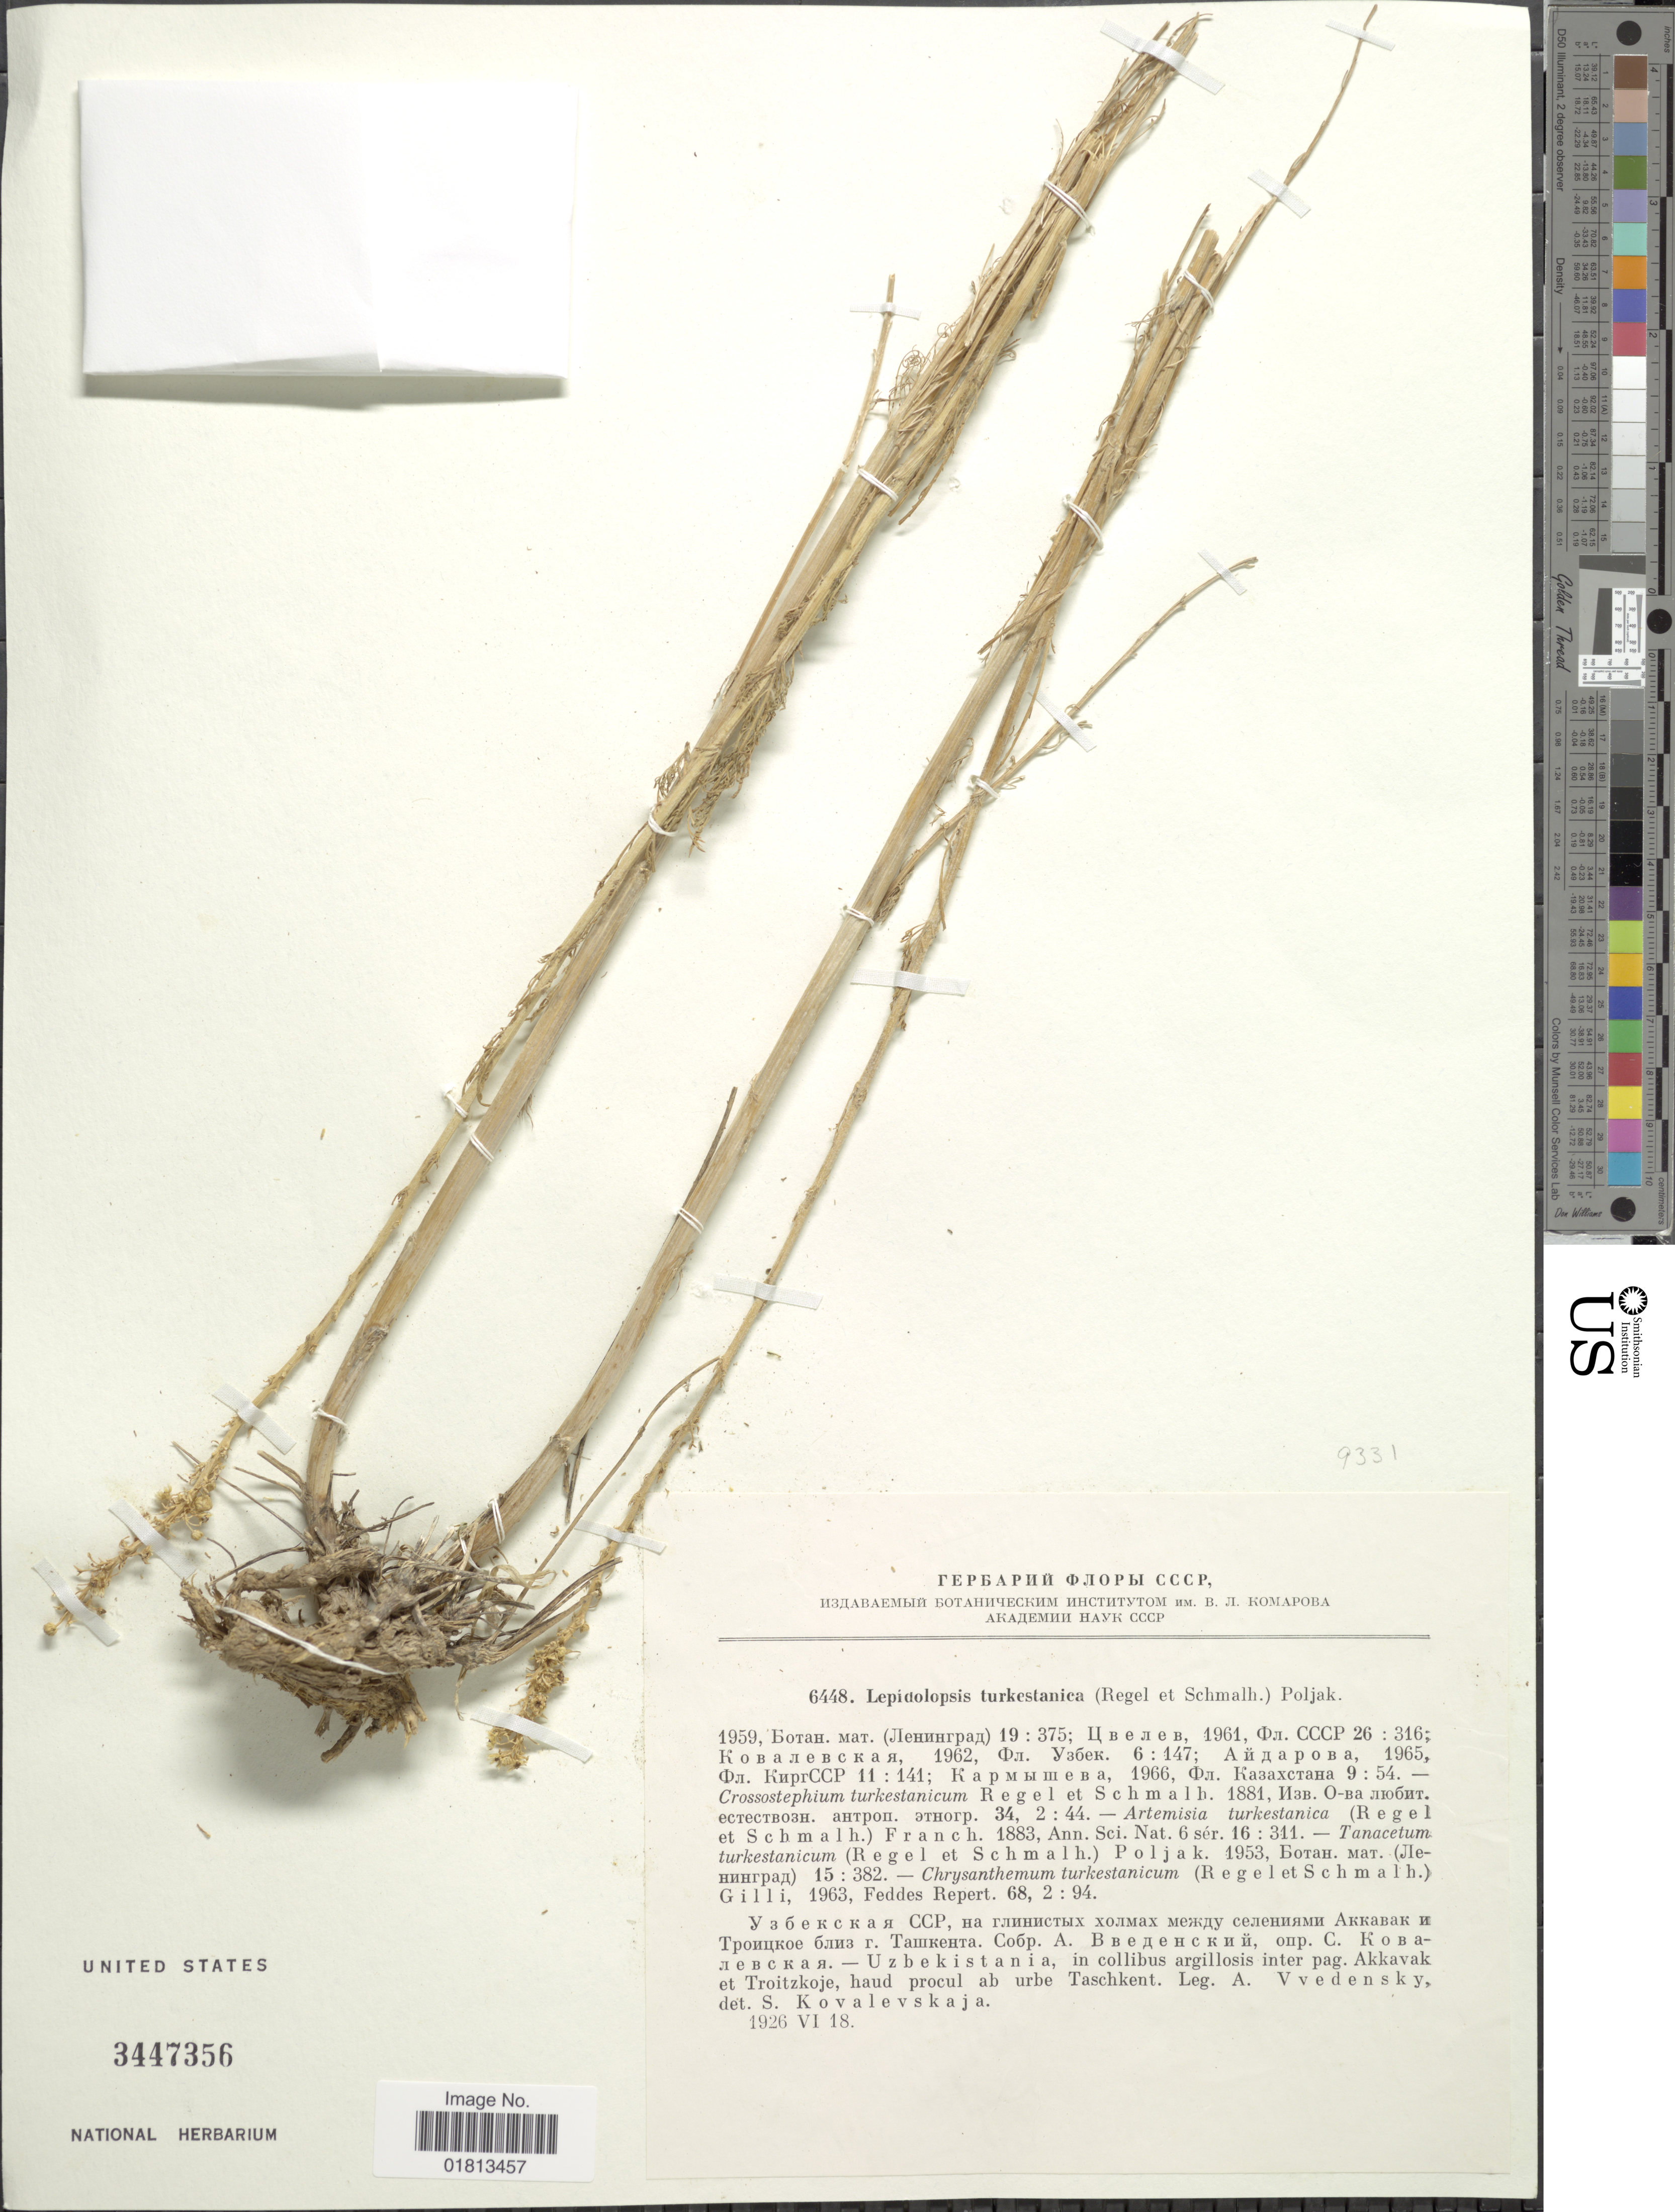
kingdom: Plantae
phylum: Tracheophyta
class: Magnoliopsida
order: Asterales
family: Asteraceae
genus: Lepidolopsis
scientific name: Lepidolopsis turkestanica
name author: (Regel & Schmalh.) Poljakov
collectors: A. Vvedenski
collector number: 6448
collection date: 1926-06-18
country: Uzbekistan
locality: Uzbekstania, in collibus argillosis inter pag. Akkavak et Troitzkoje, haud procul ab urbe Taschkent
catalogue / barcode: US 3447356